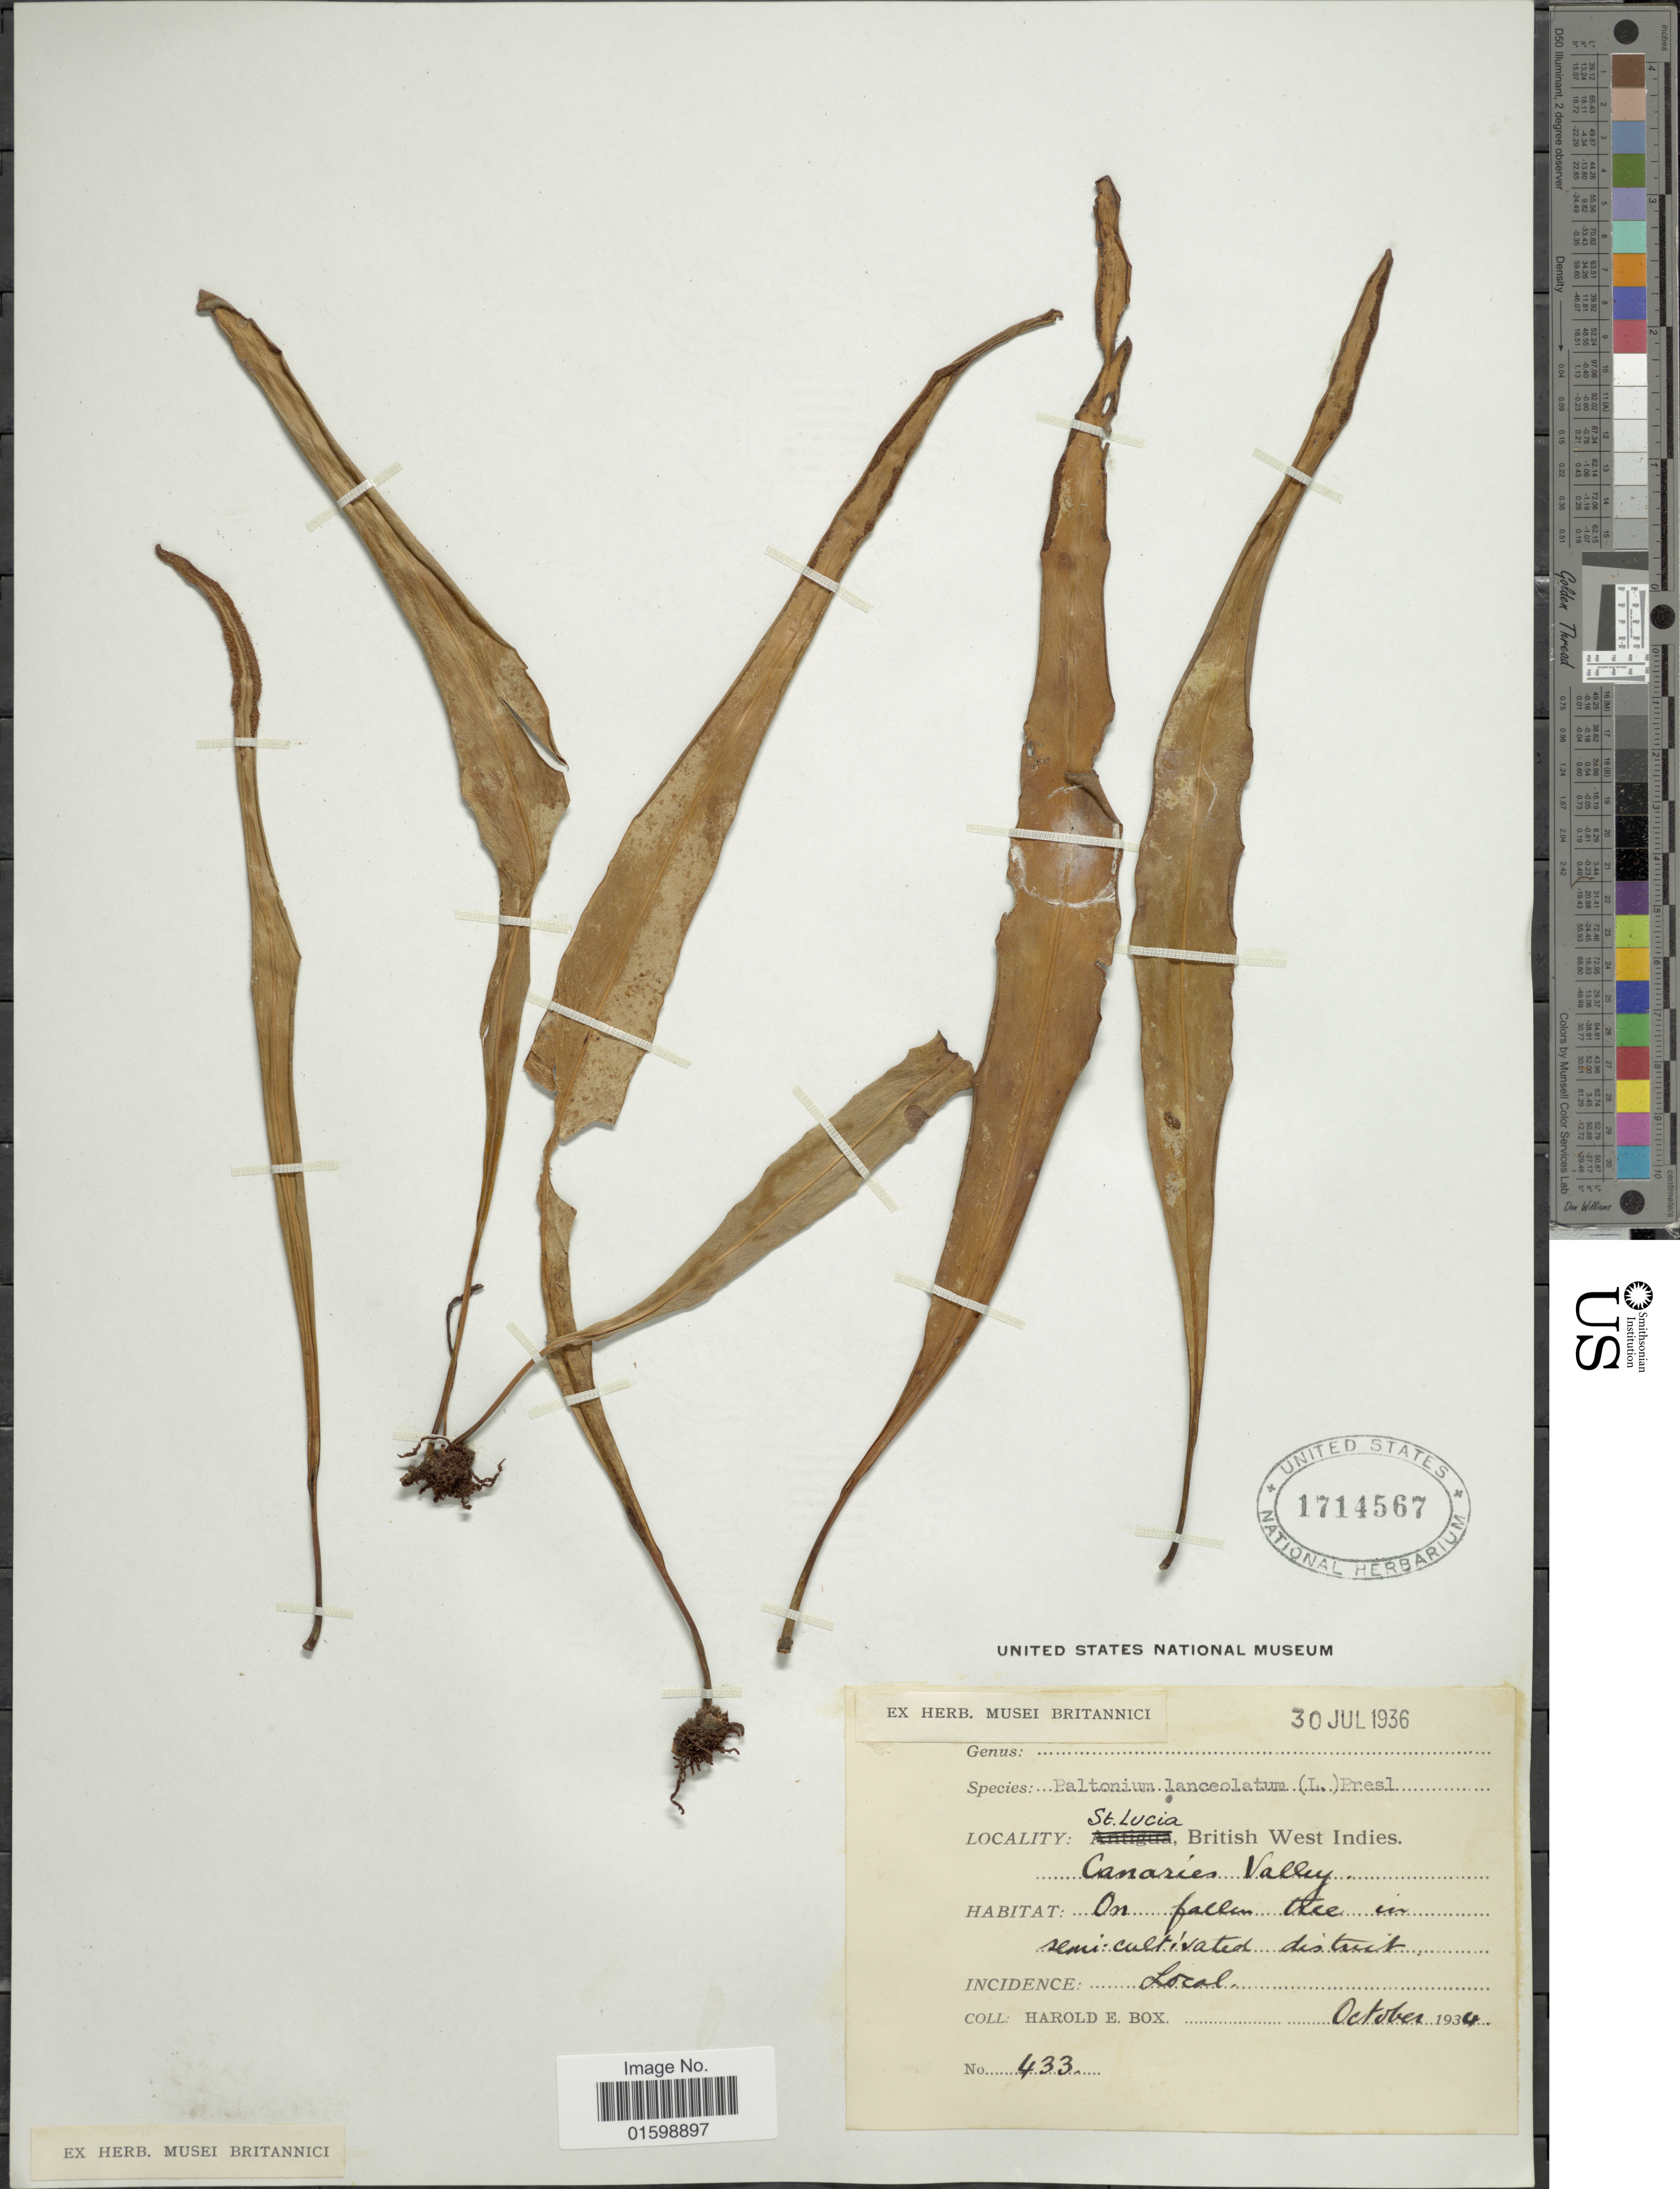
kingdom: Plantae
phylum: Tracheophyta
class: Polypodiopsida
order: Polypodiales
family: Polypodiaceae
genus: Pleopeltis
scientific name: Pleopeltis marginata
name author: A.R. Sm. & Tejero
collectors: H. E. Box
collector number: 433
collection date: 1934-10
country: St. Lucia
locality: British West Indies, Canaries Valley, on palm tree in semi-cultivated district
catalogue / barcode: US 1714567